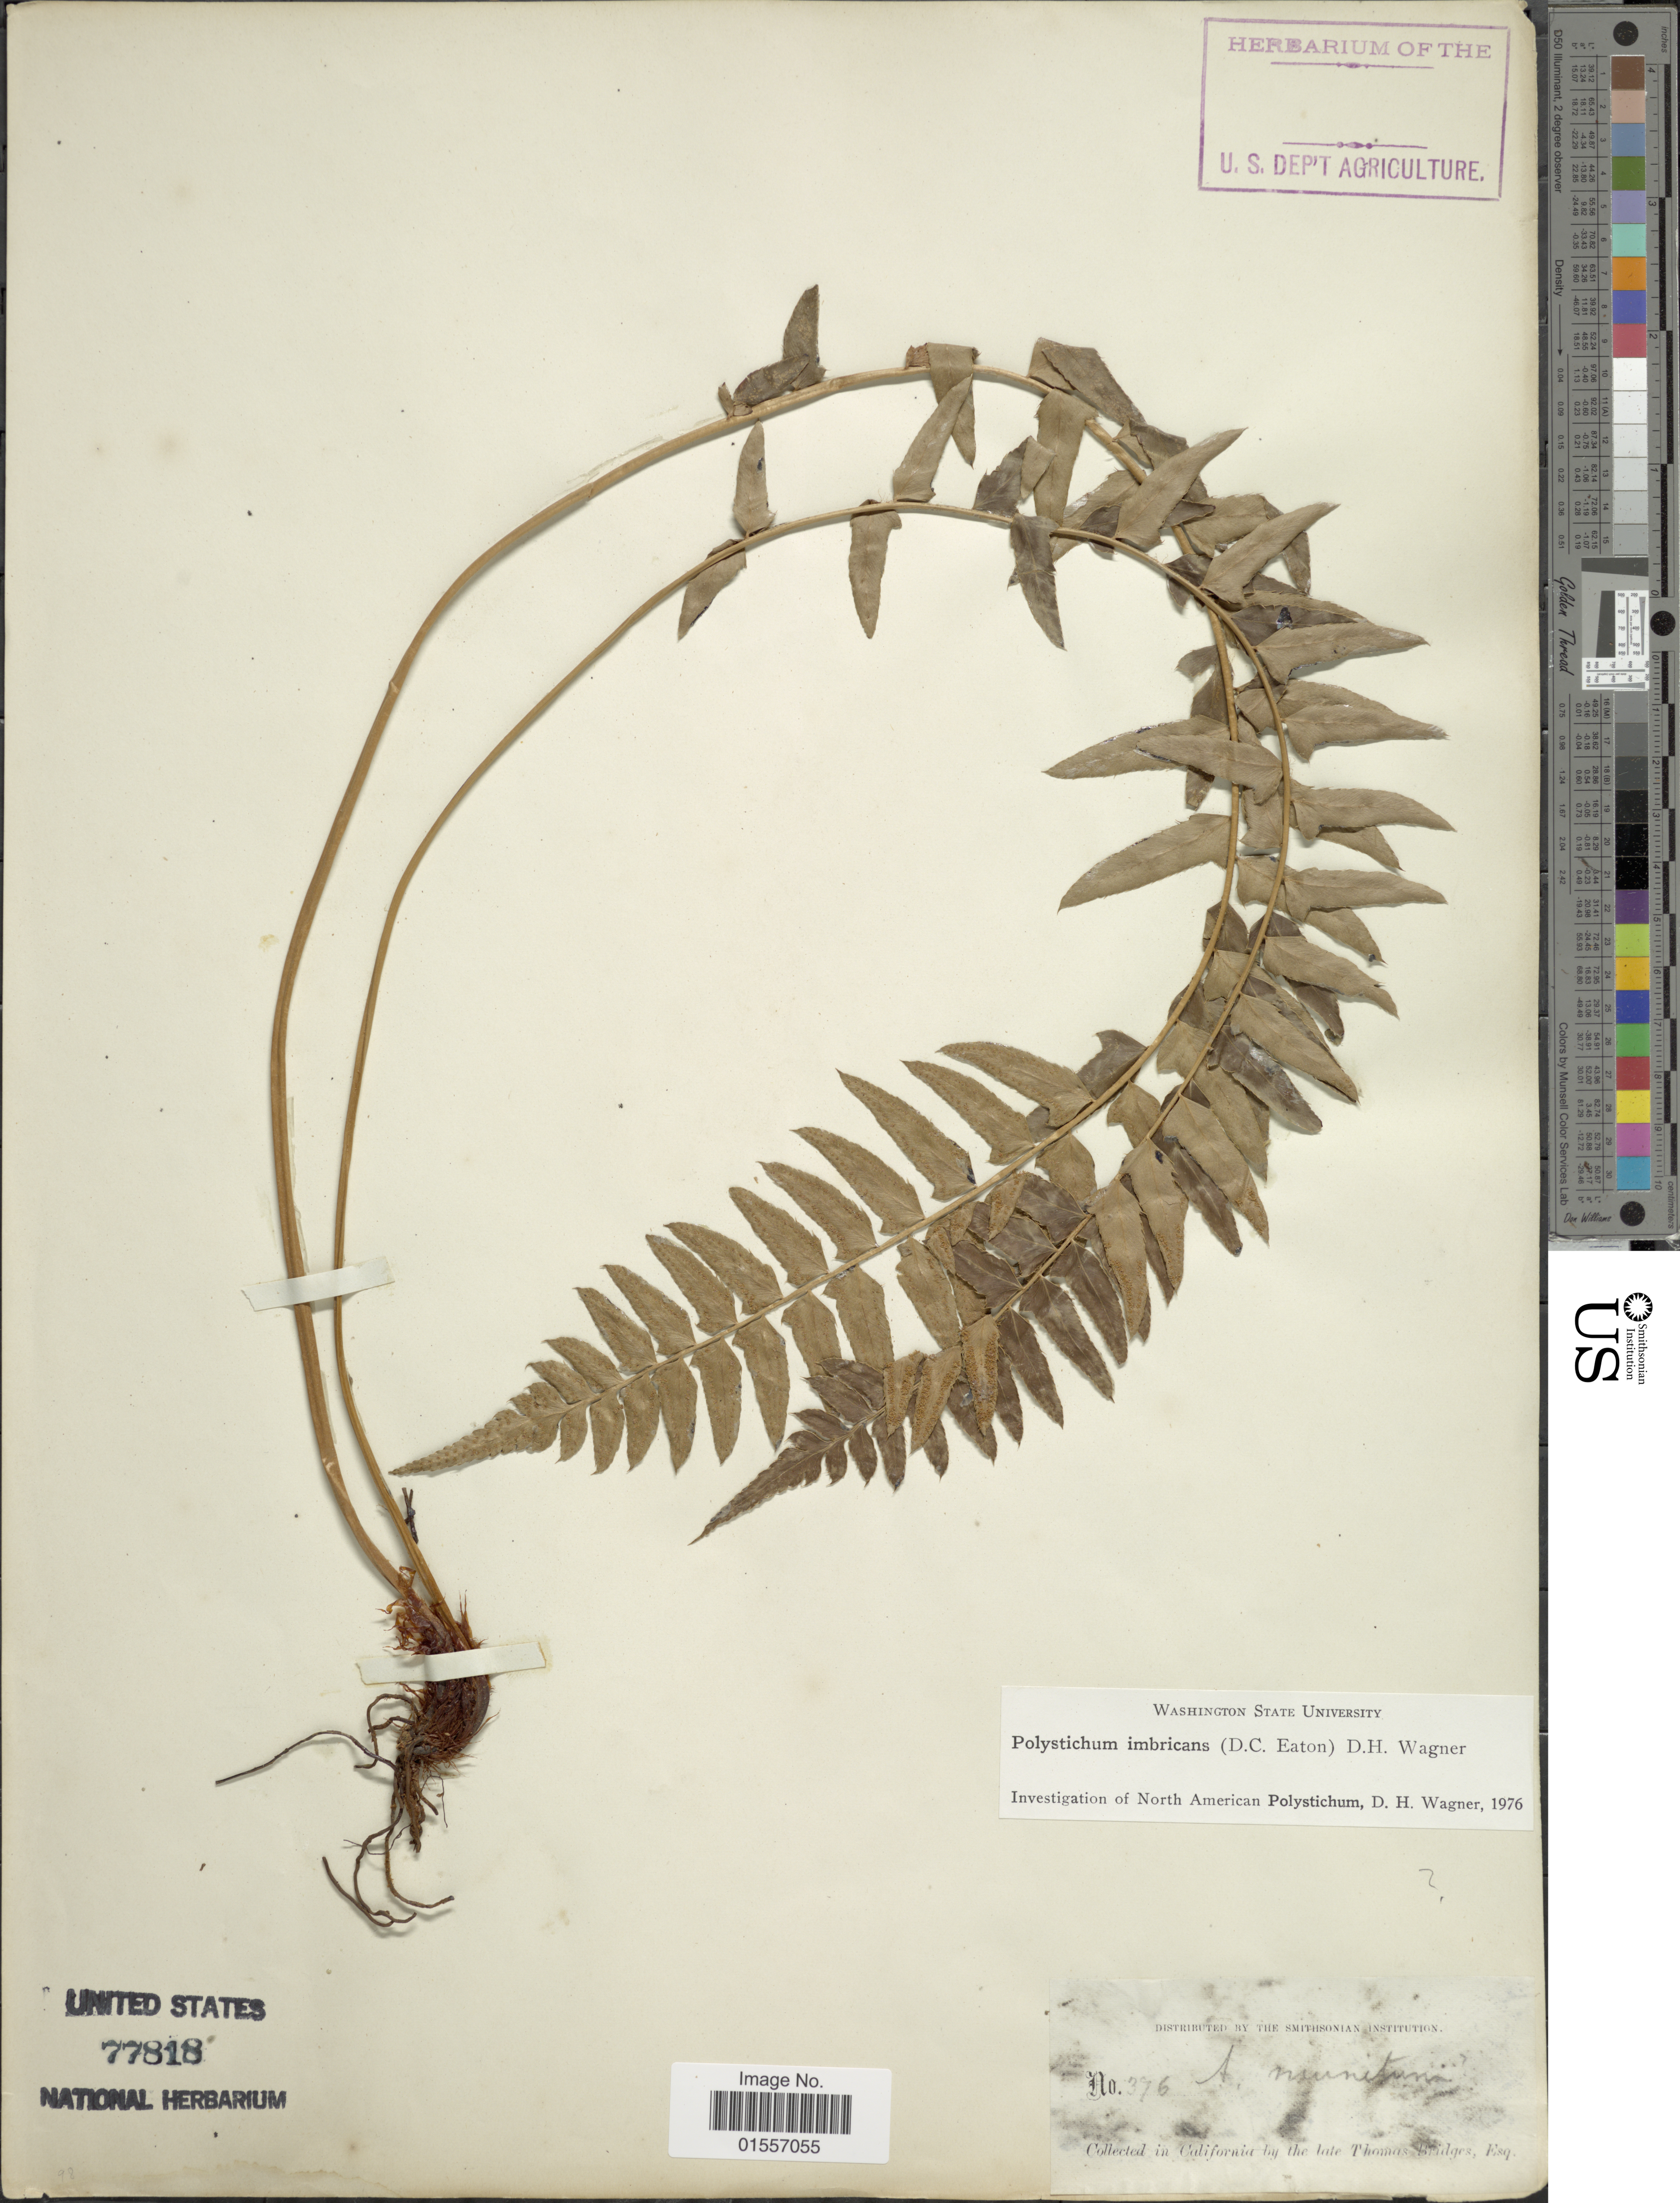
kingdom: Plantae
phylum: Tracheophyta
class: Polypodiopsida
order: Polypodiales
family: Dryopteridaceae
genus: Polystichum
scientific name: Polystichum imbricans subsp. imbricans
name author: (D.C. Eaton) D.H. Wagner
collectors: T. Bridges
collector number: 376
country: United States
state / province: California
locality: California.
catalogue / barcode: US 77818